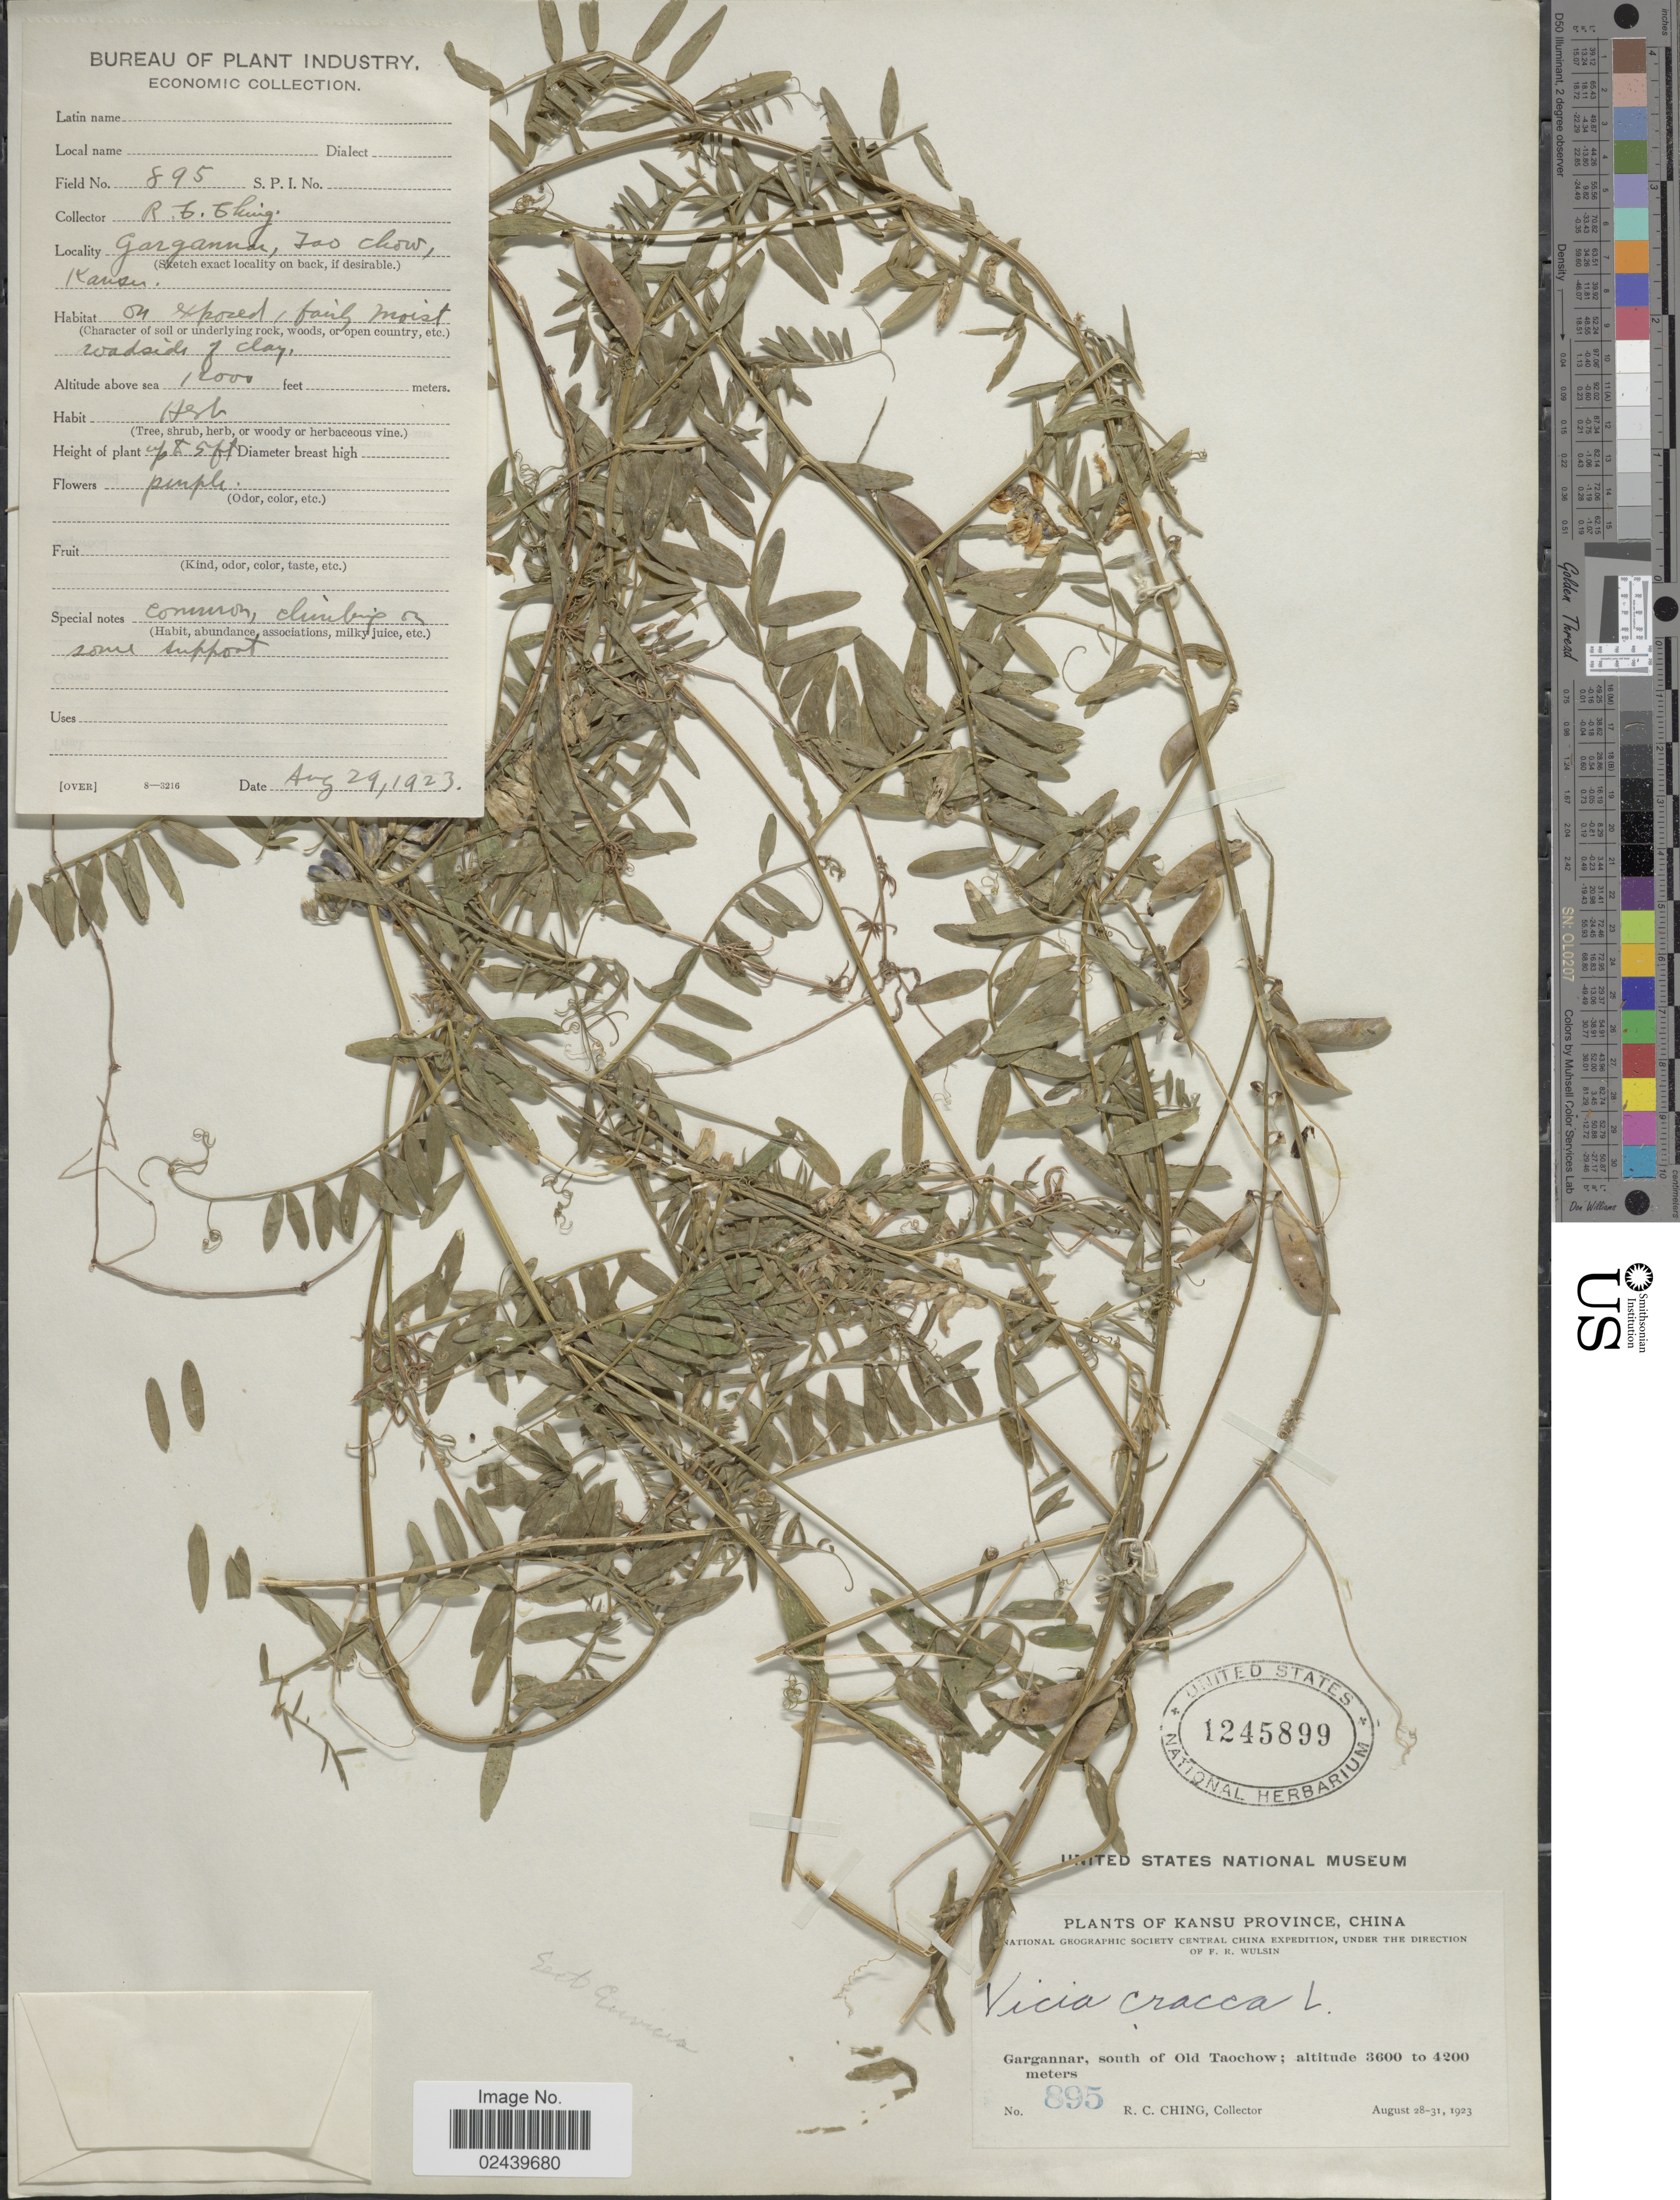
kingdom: Plantae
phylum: Tracheophyta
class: Magnoliopsida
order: Fabales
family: Fabaceae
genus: Vicia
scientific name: Vicia cracca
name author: L.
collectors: R. C. Ching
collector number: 895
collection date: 1923-08-29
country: China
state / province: Gansu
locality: Central China. Gargannar, south of Old Taochow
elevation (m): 3658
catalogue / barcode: US 1245899